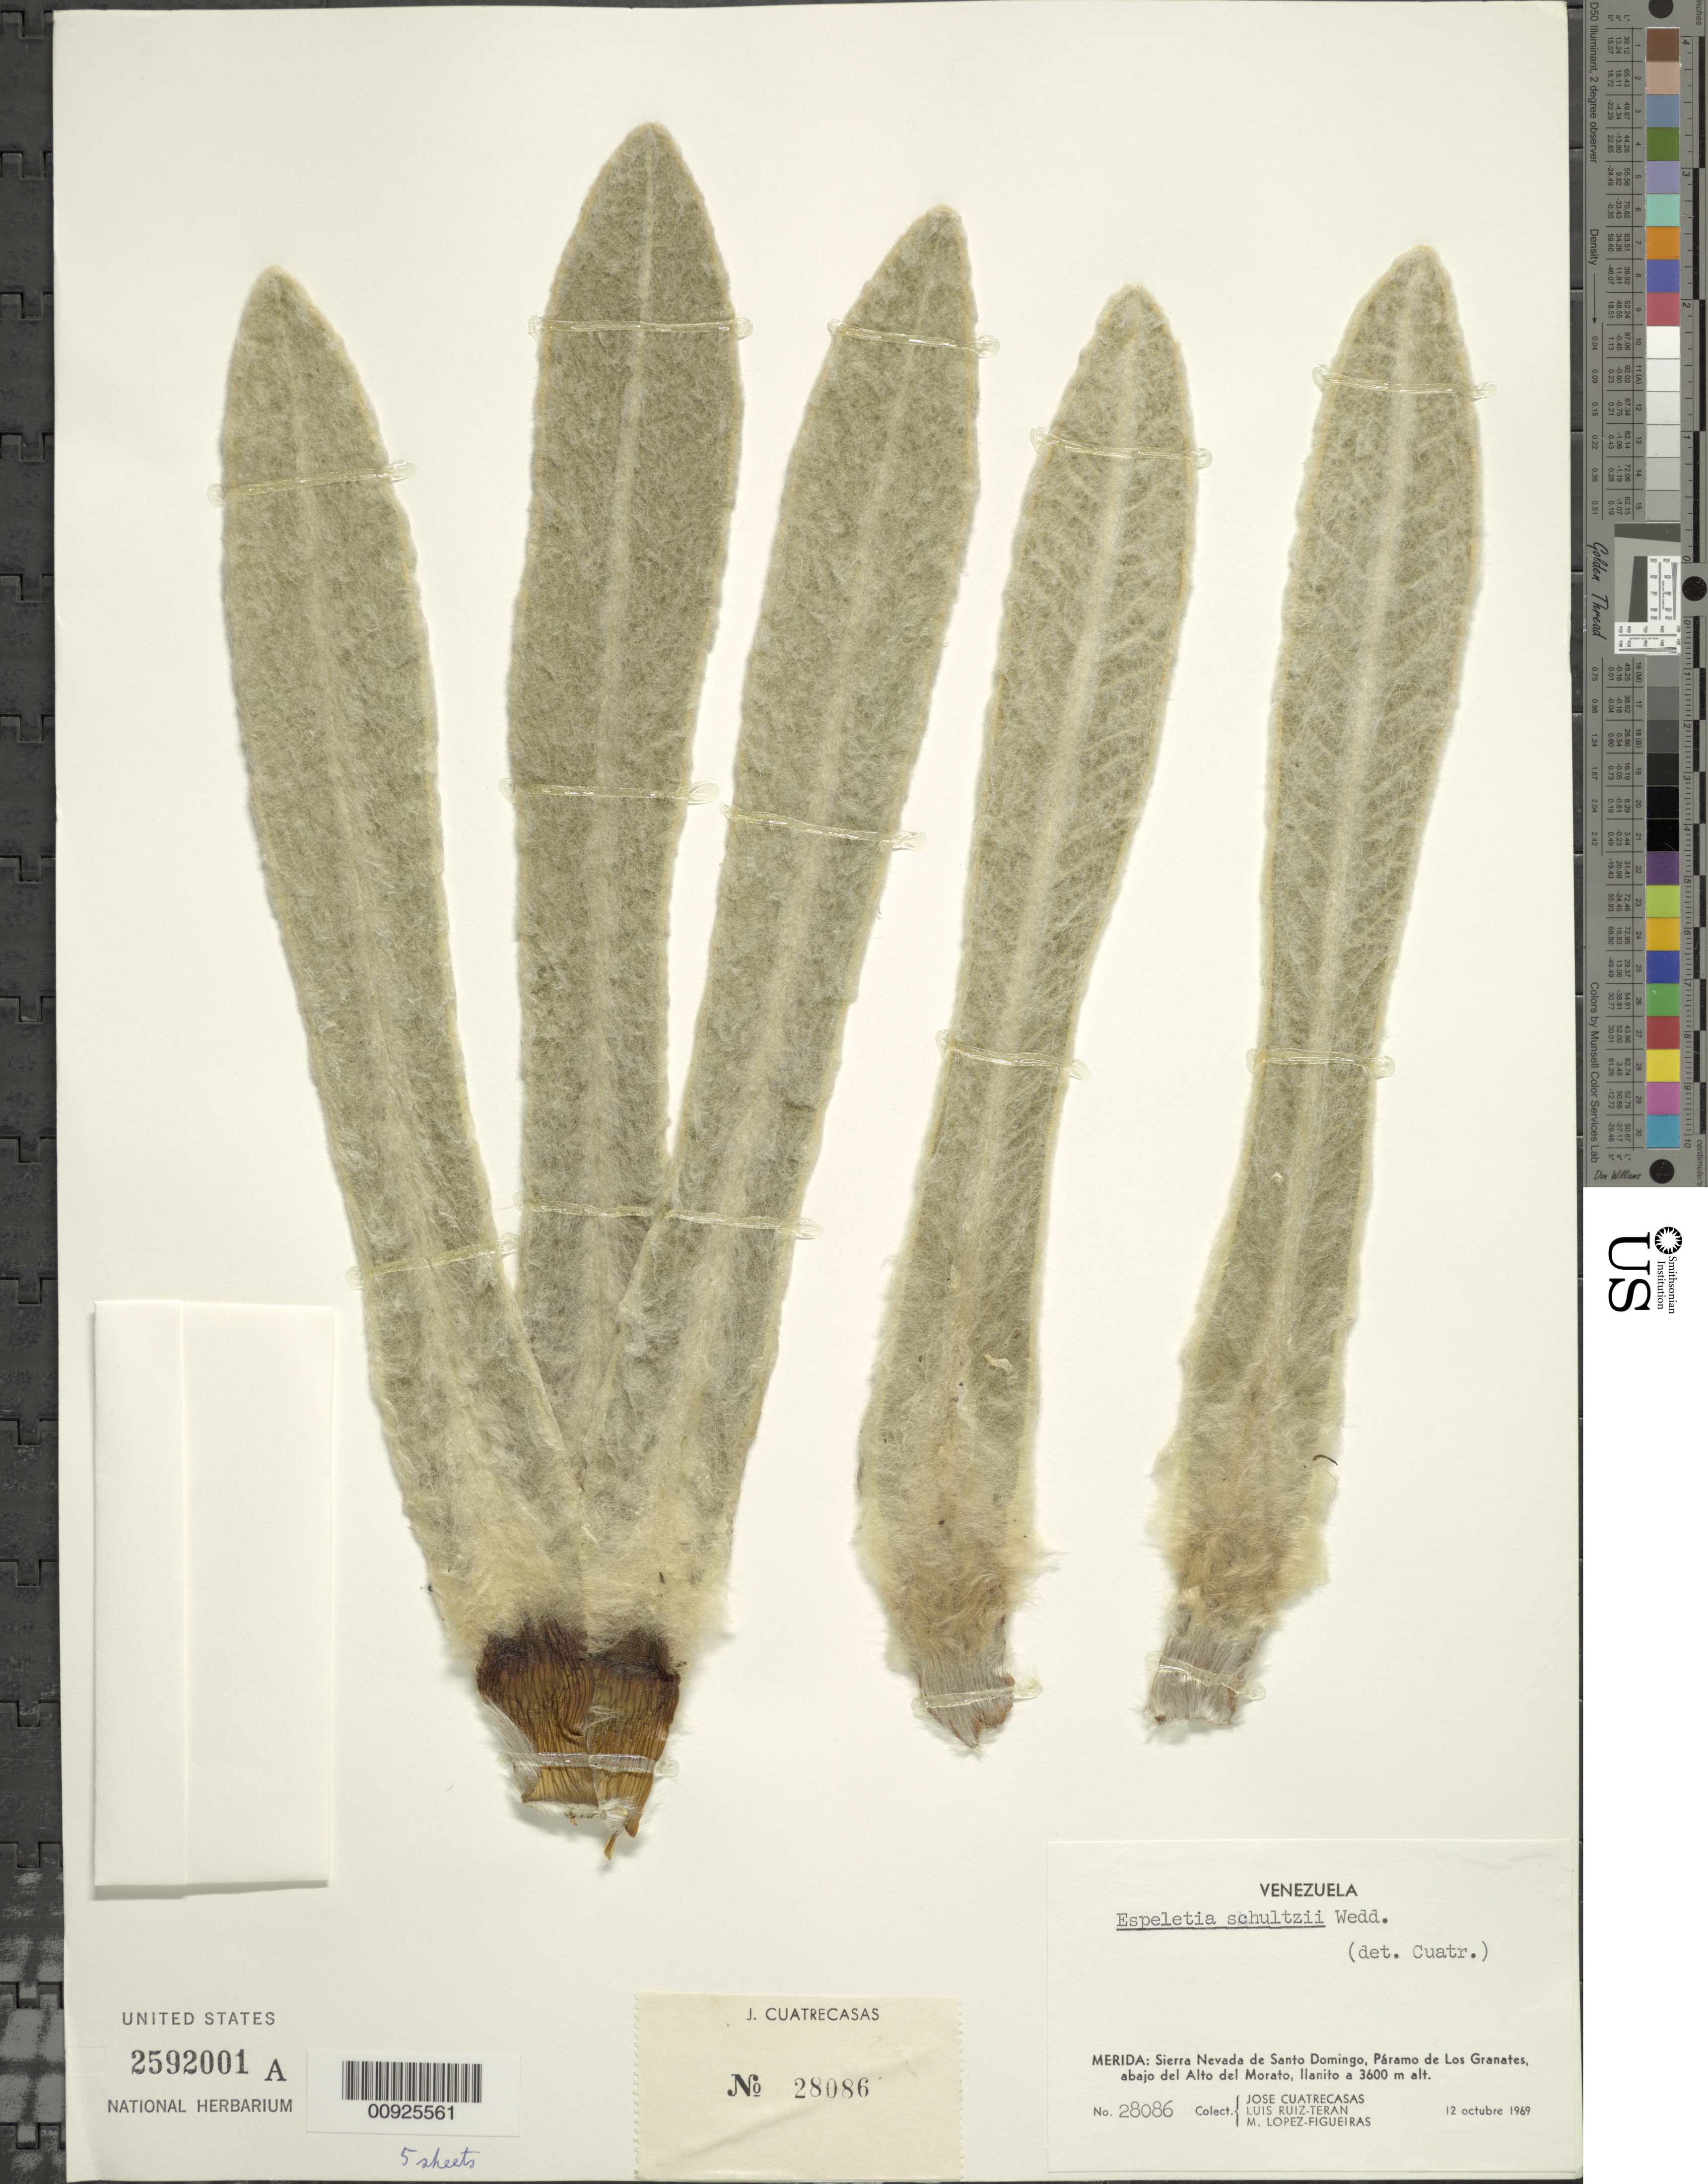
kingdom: Plantae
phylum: Tracheophyta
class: Magnoliopsida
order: Asterales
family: Asteraceae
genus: Espeletia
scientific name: Espeletia schultzii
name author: Wedd.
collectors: J. Cuatrecasas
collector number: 28086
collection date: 1969-10-12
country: Venezuela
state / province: Mérida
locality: P. de los Granates. Sierra Nevada de Santo Domingo, Páramo de los Granates, abajo del Alto del Morato, llanito.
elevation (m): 3600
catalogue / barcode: US 2592001A